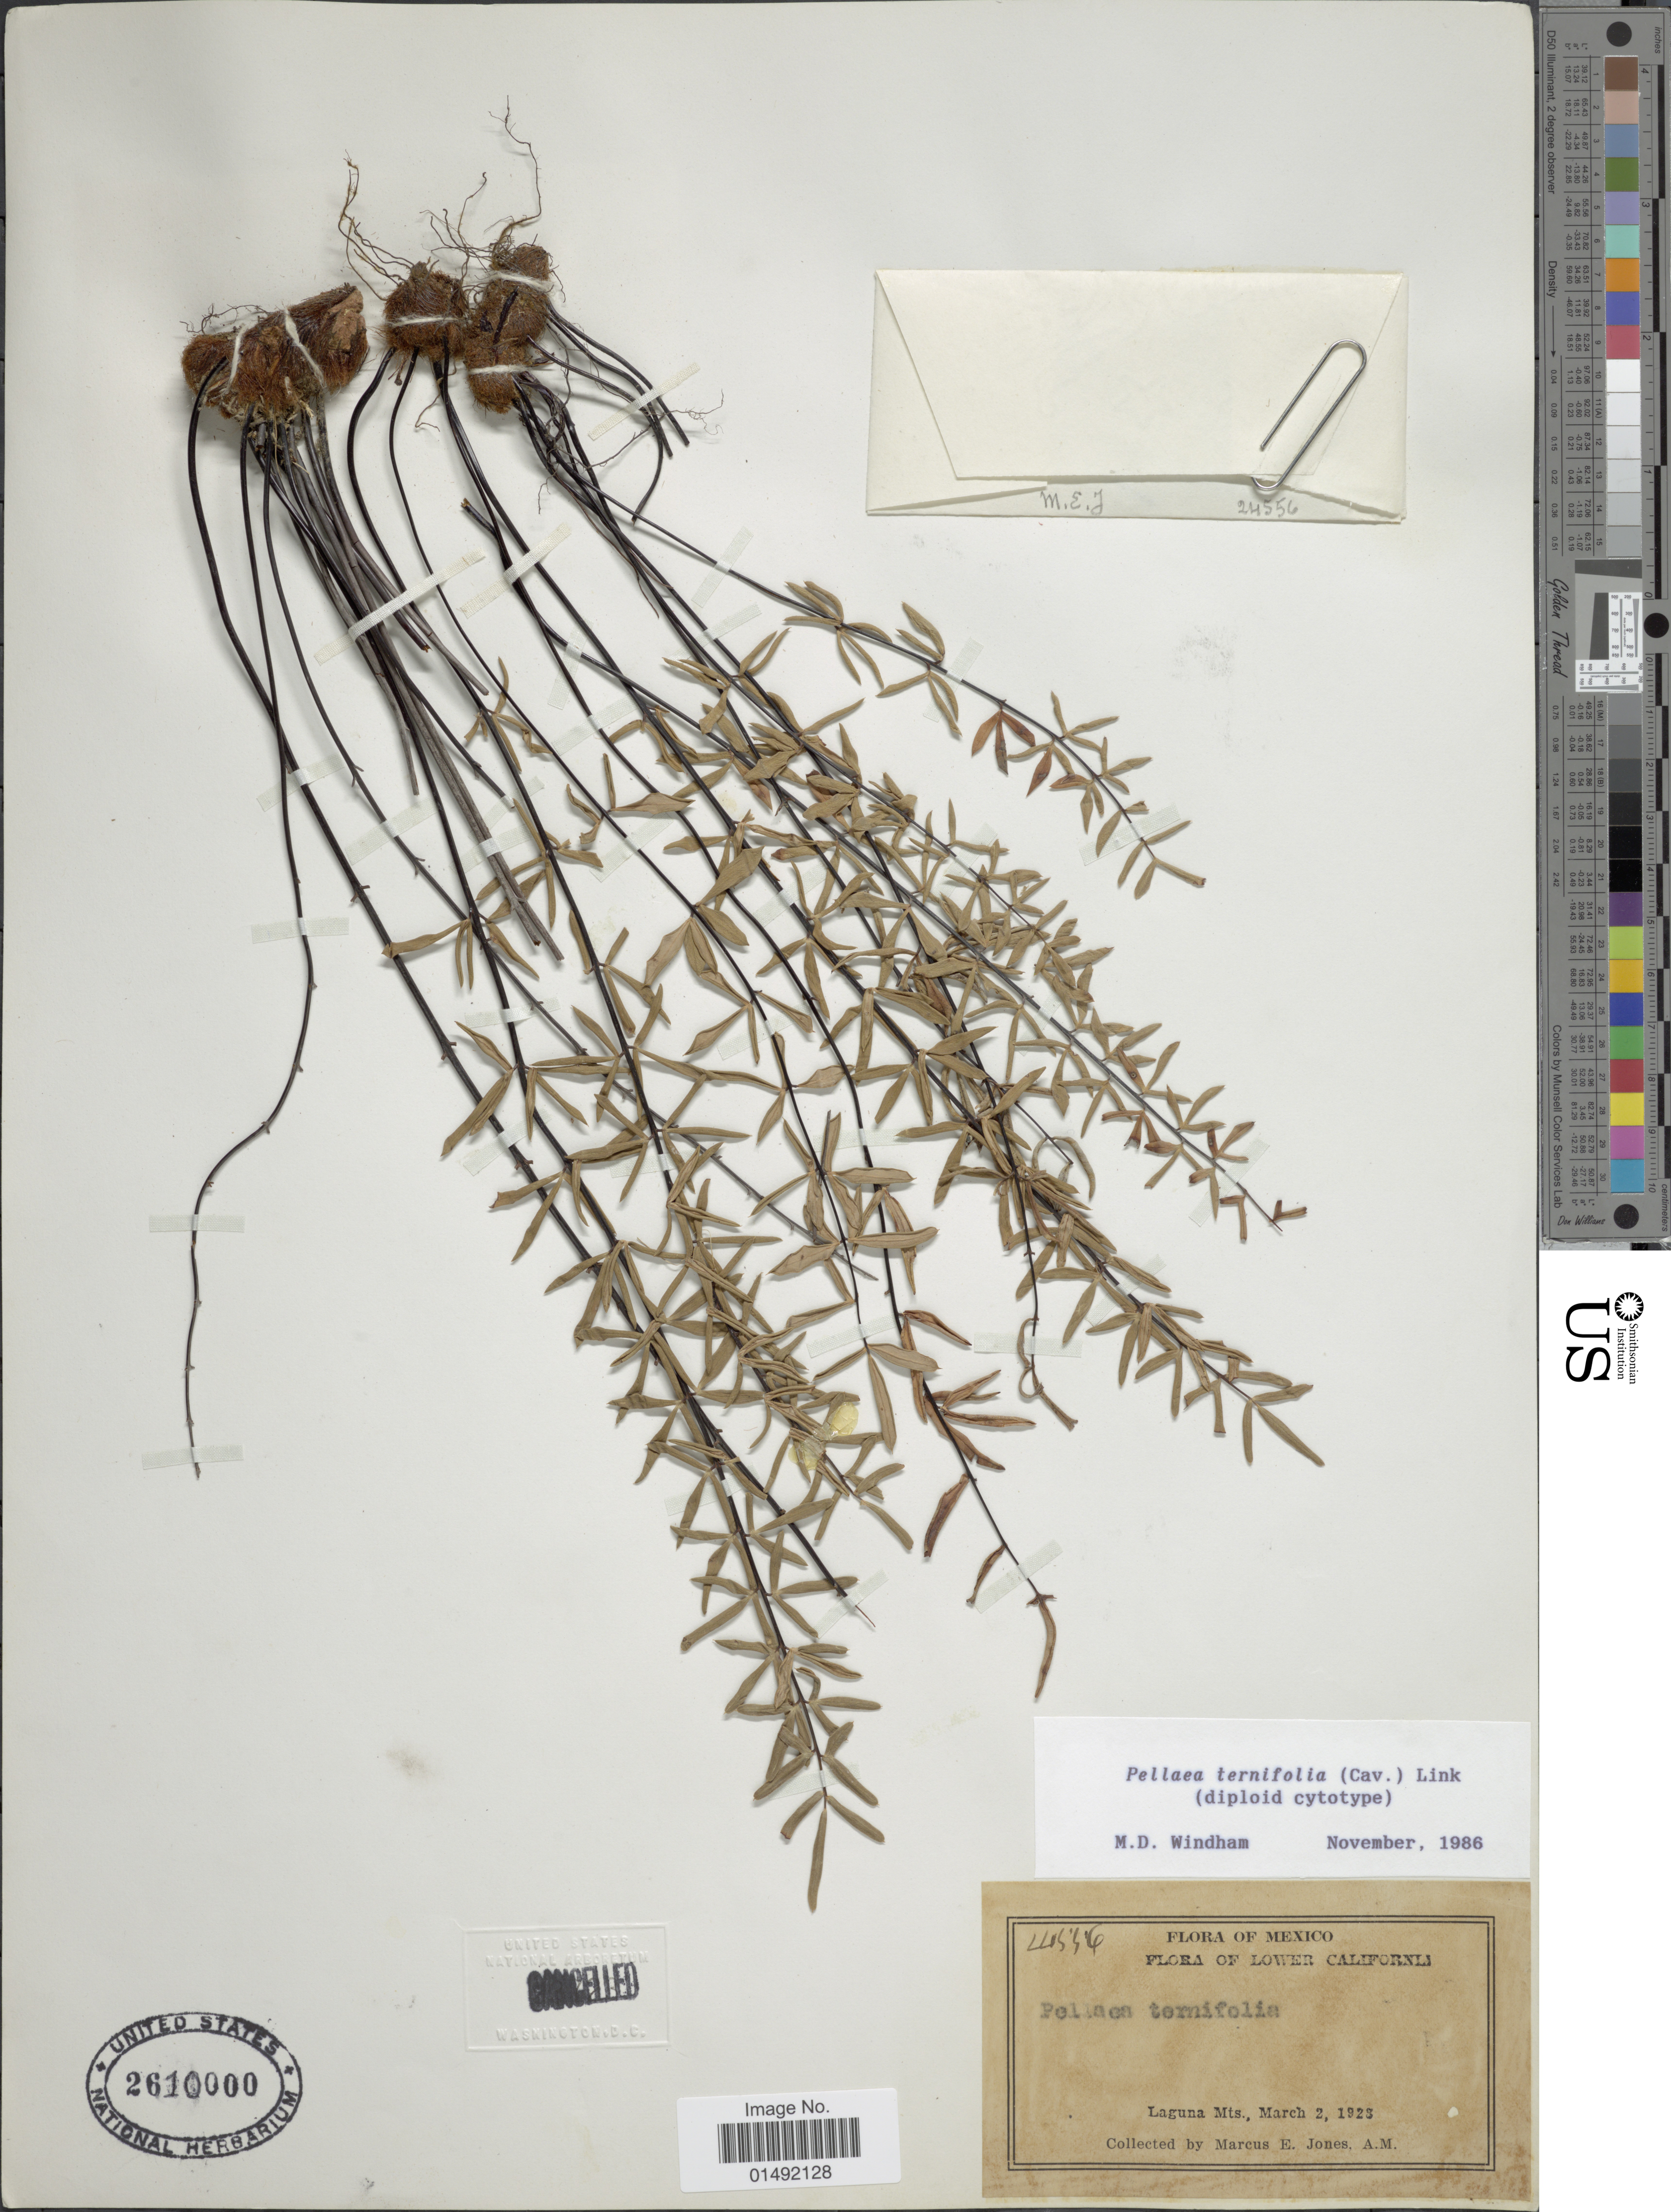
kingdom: Plantae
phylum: Tracheophyta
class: Polypodiopsida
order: Polypodiales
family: Pteridaceae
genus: Pellaea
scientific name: Pellaea ternifolia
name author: (Cav.) Link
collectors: M. E. Jones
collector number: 24556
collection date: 1923-03-02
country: Mexico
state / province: Baja California Sur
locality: Lower California, Laguna Mts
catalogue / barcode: US 2610000